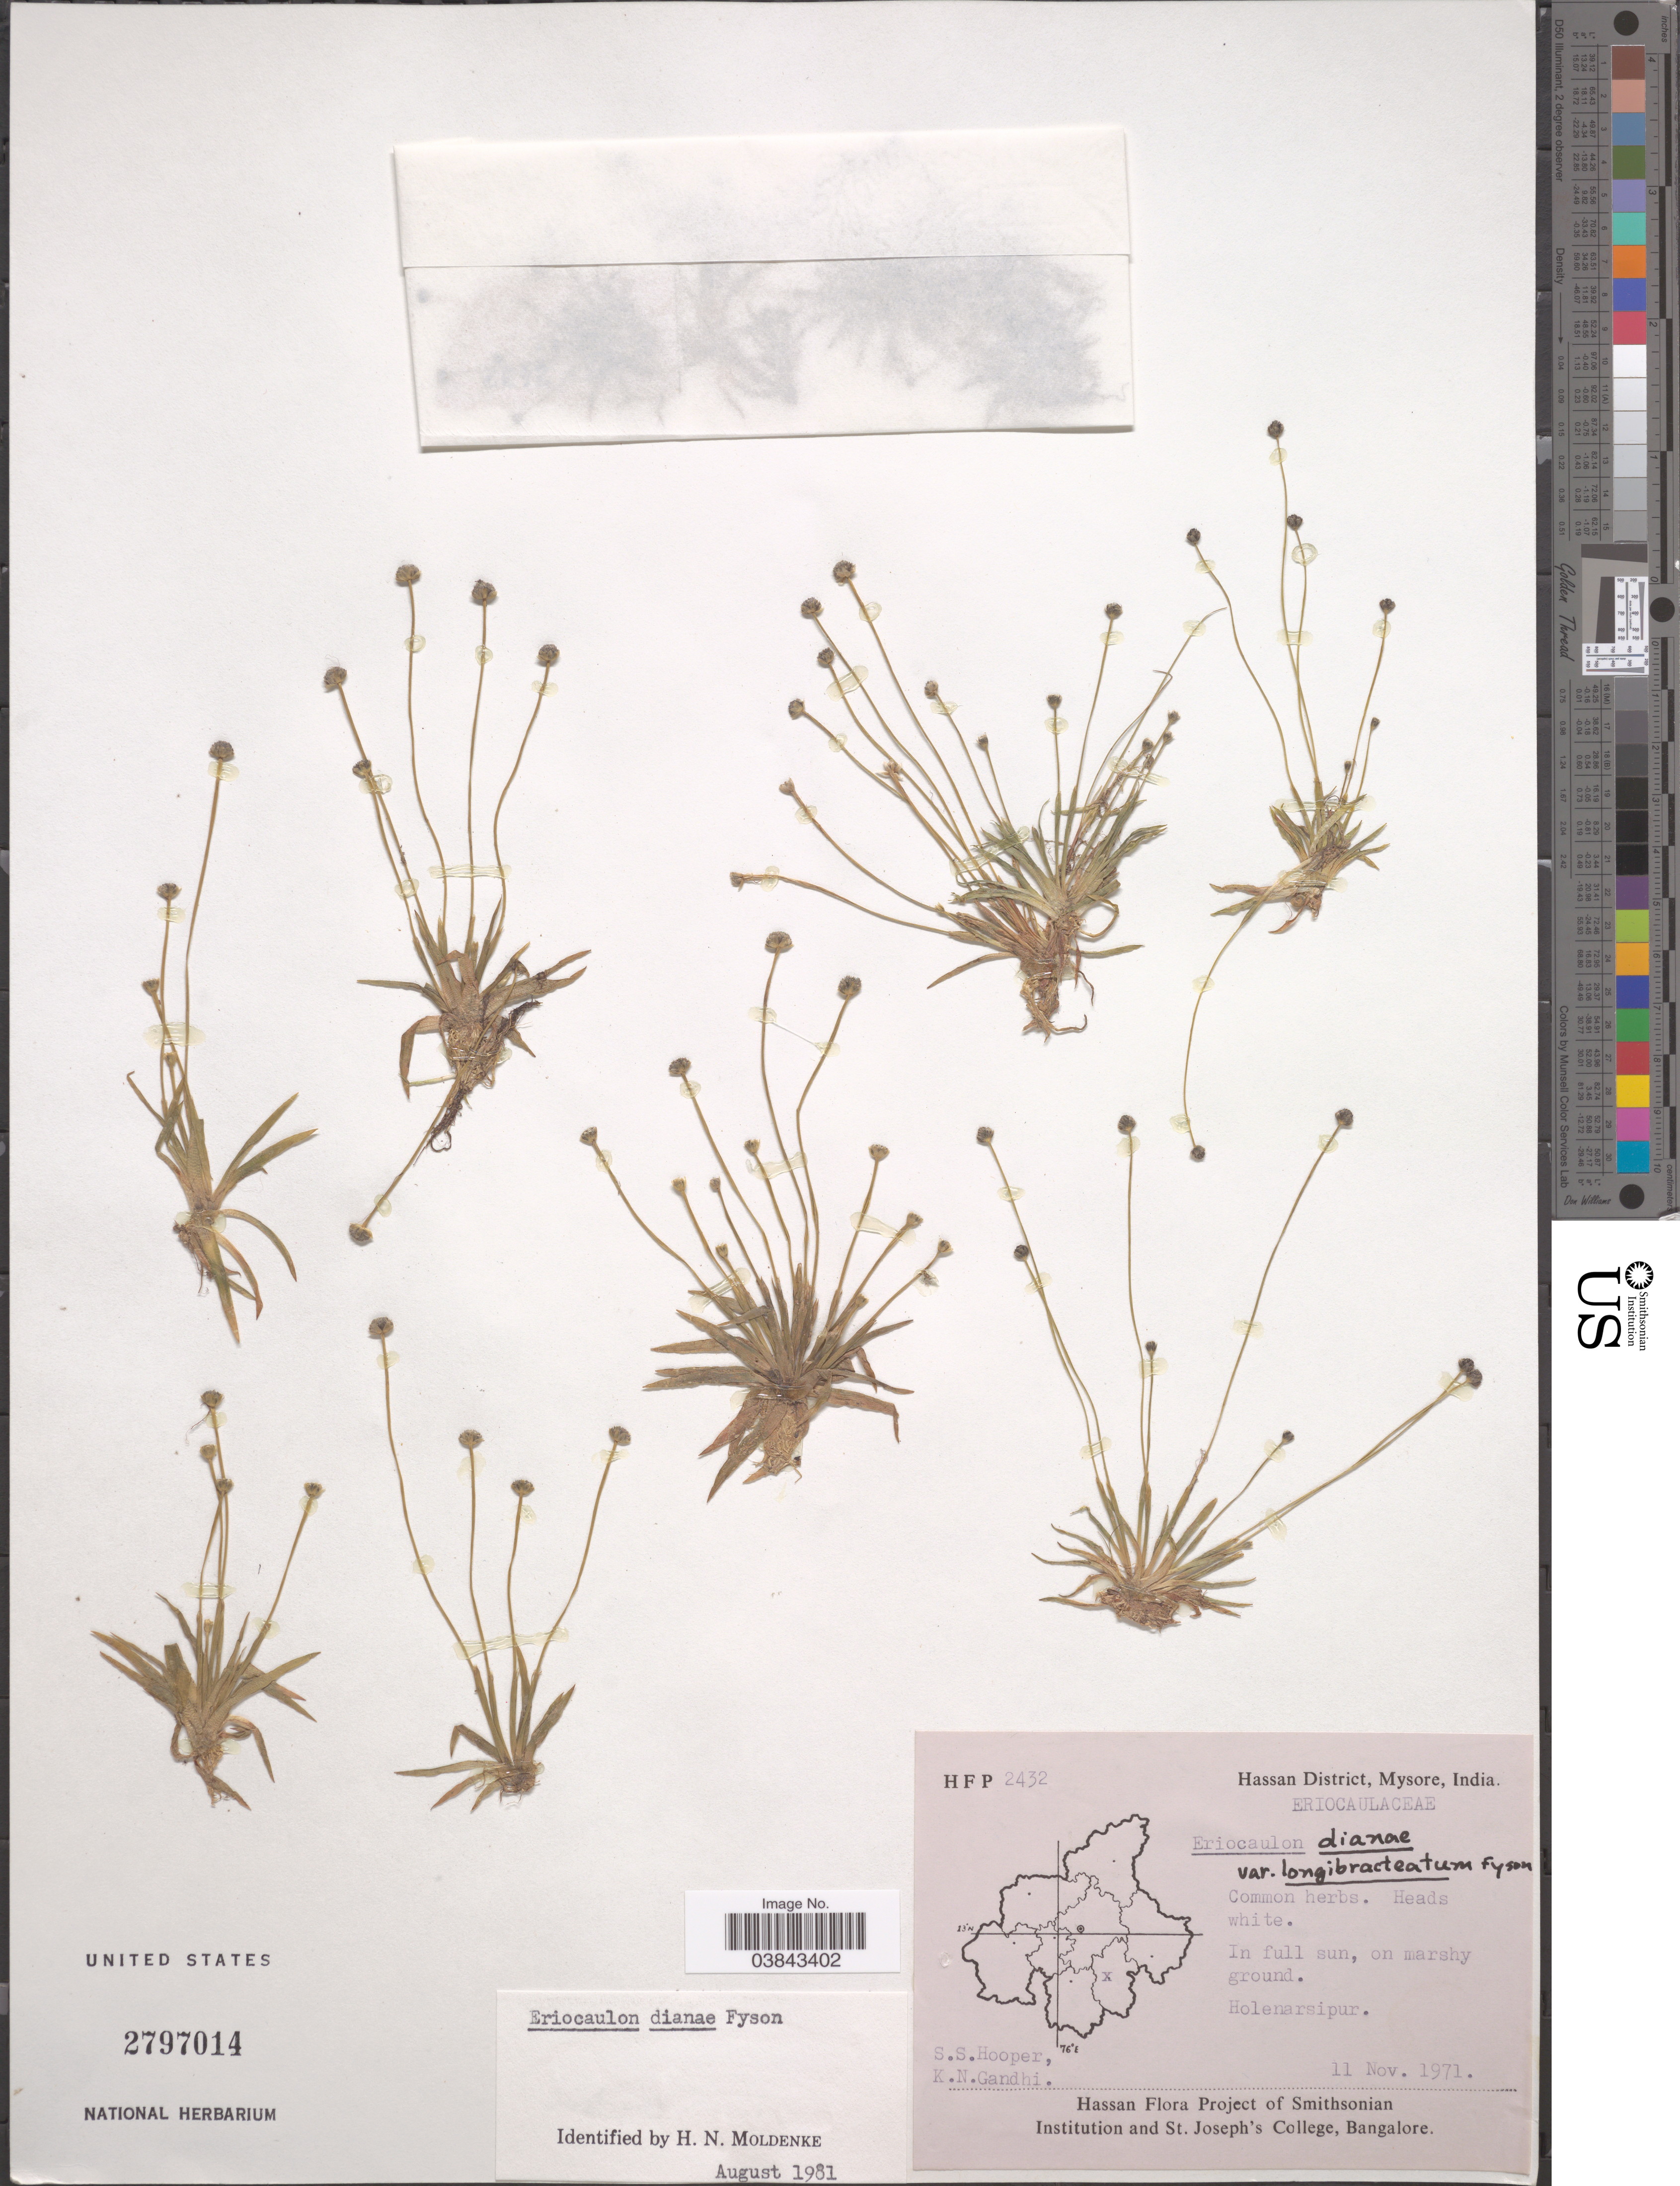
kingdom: Plantae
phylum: Tracheophyta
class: Liliopsida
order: Poales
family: Eriocaulaceae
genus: Eriocaulon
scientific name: Eriocaulon dianae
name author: Fyson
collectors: S. S. Hooper & K. N. Gandhi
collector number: HFP 2432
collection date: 1971-11-11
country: India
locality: Hassan District, Mysore. Holenarsipur.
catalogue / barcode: US 2797014